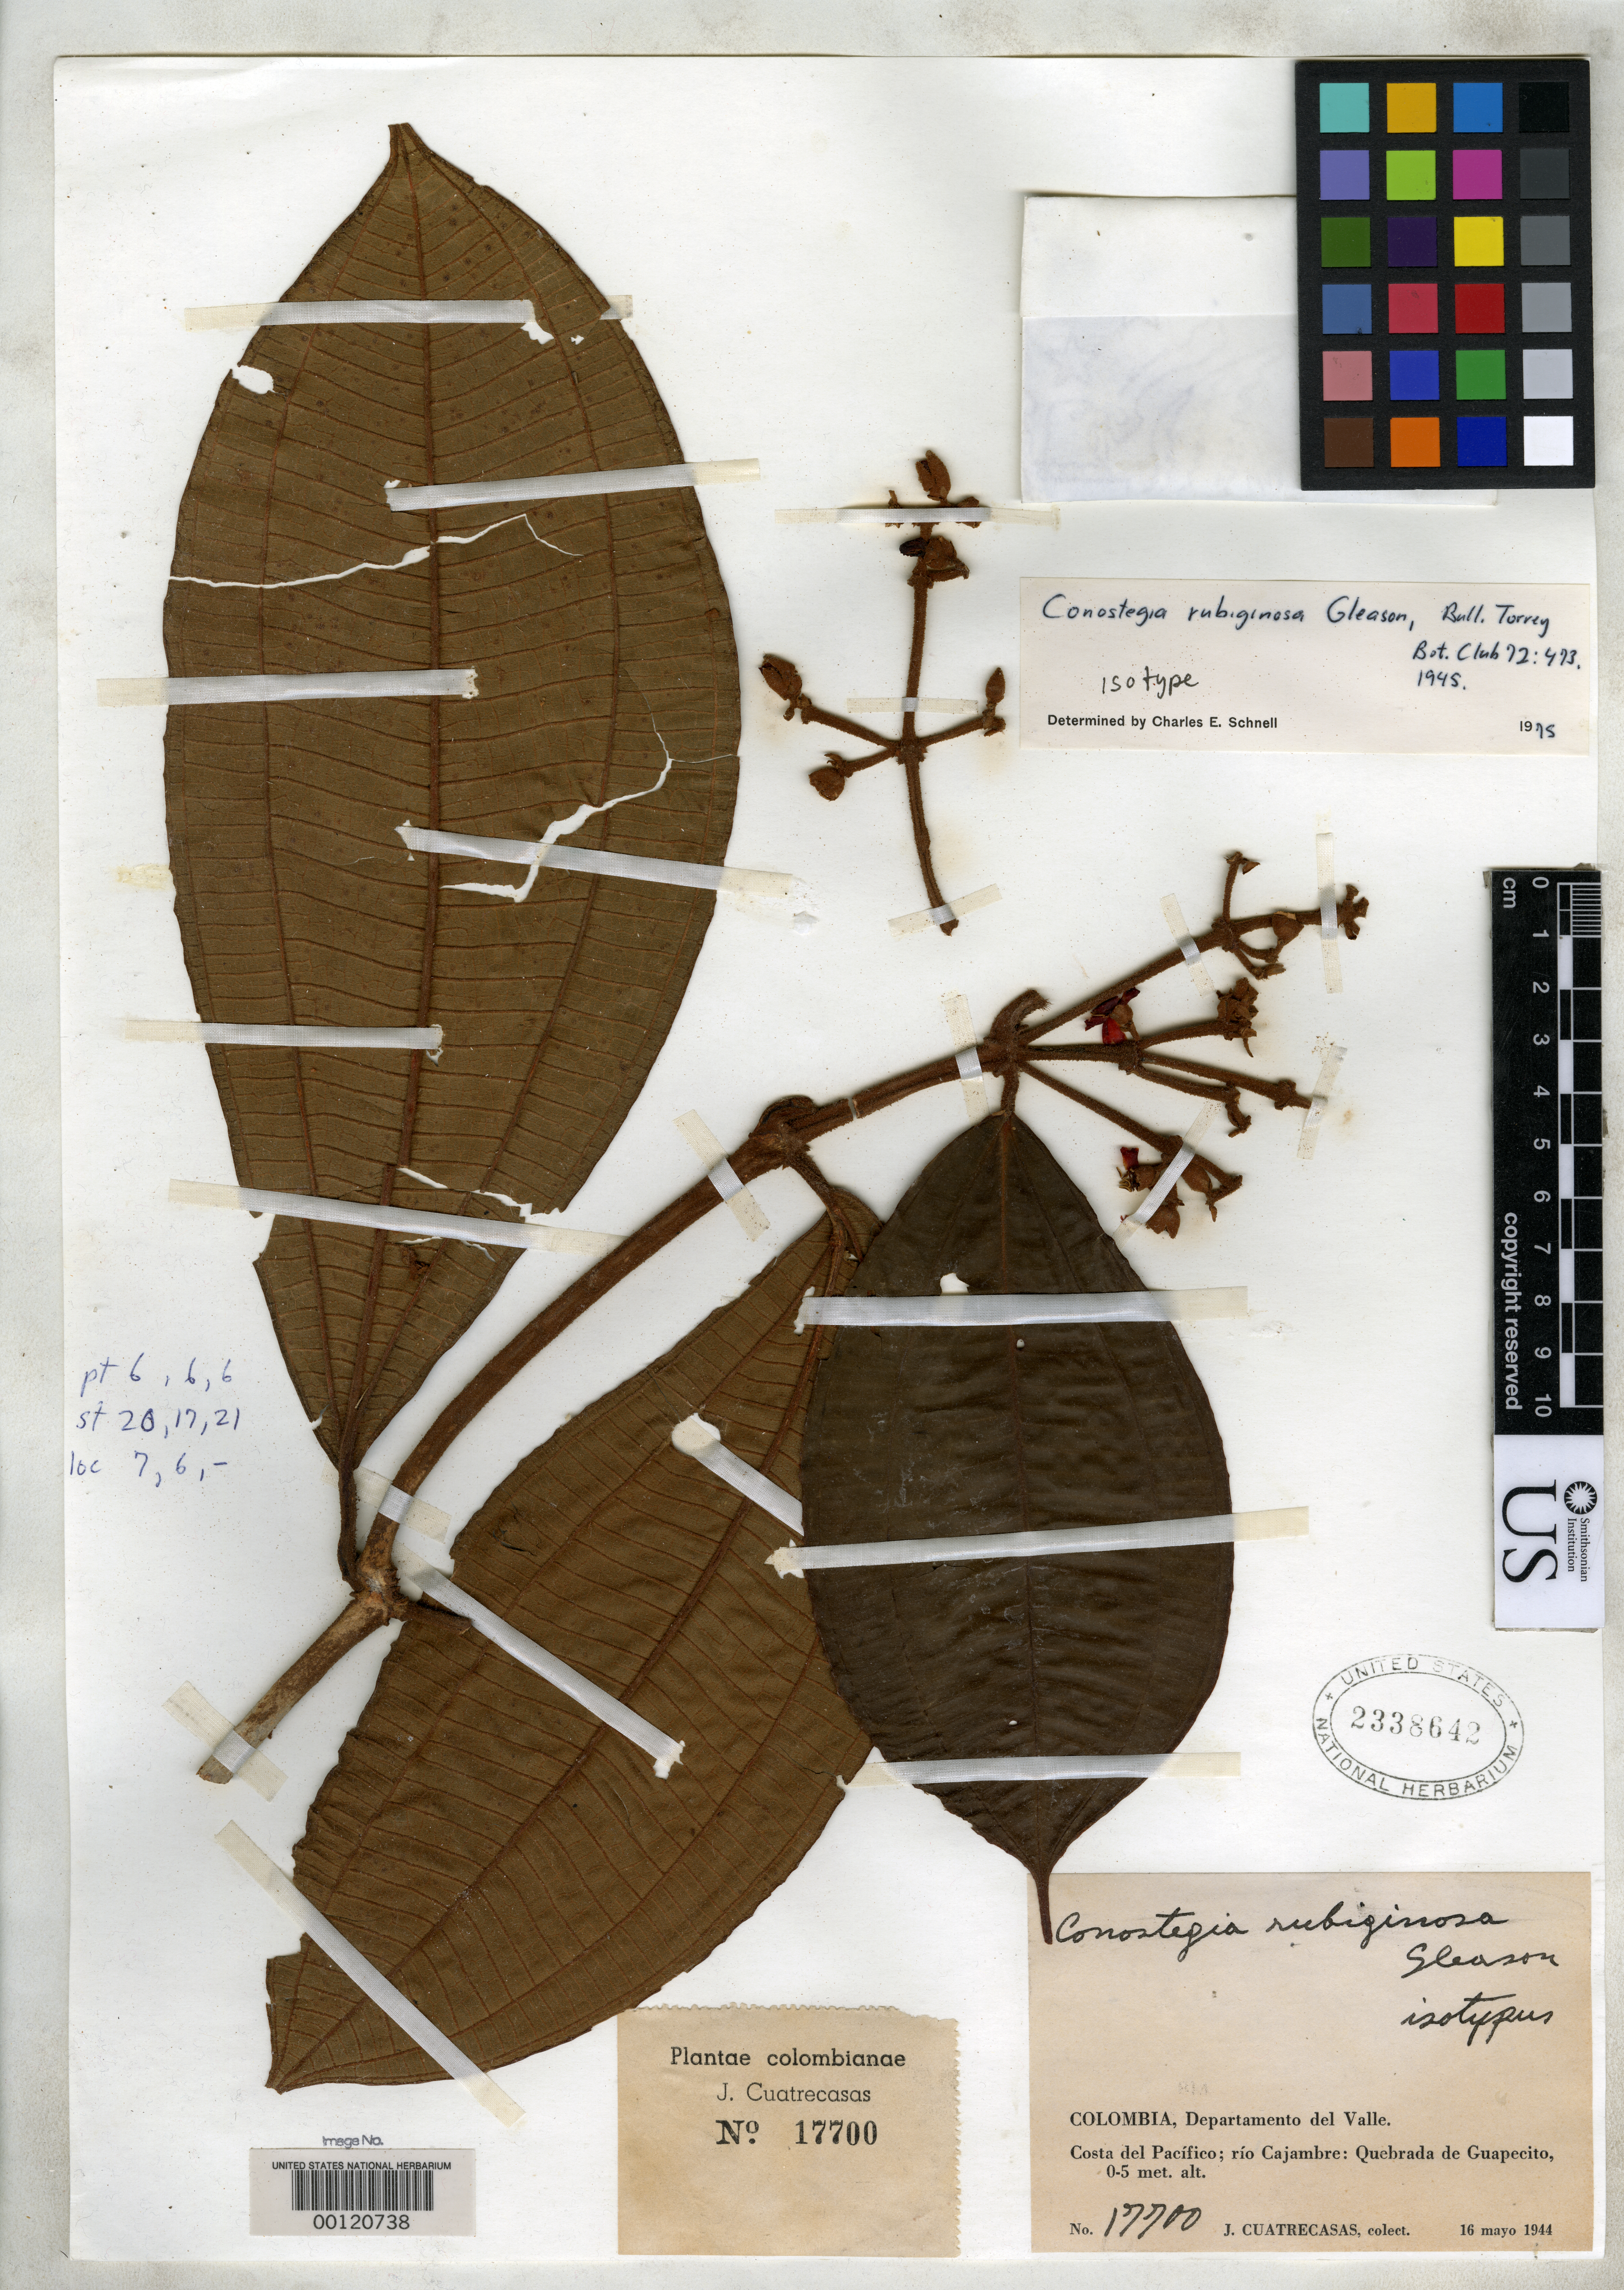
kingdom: Plantae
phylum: Tracheophyta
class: Magnoliopsida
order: Myrtales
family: Melastomataceae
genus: Conostegia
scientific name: Conostegia rubiginosa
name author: Gleason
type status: Isotype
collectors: J. Cuatrecasas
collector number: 17700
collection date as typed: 16 May 1944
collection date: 1944-05-16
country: Colombia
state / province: Valle del Cauca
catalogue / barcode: US 2338642